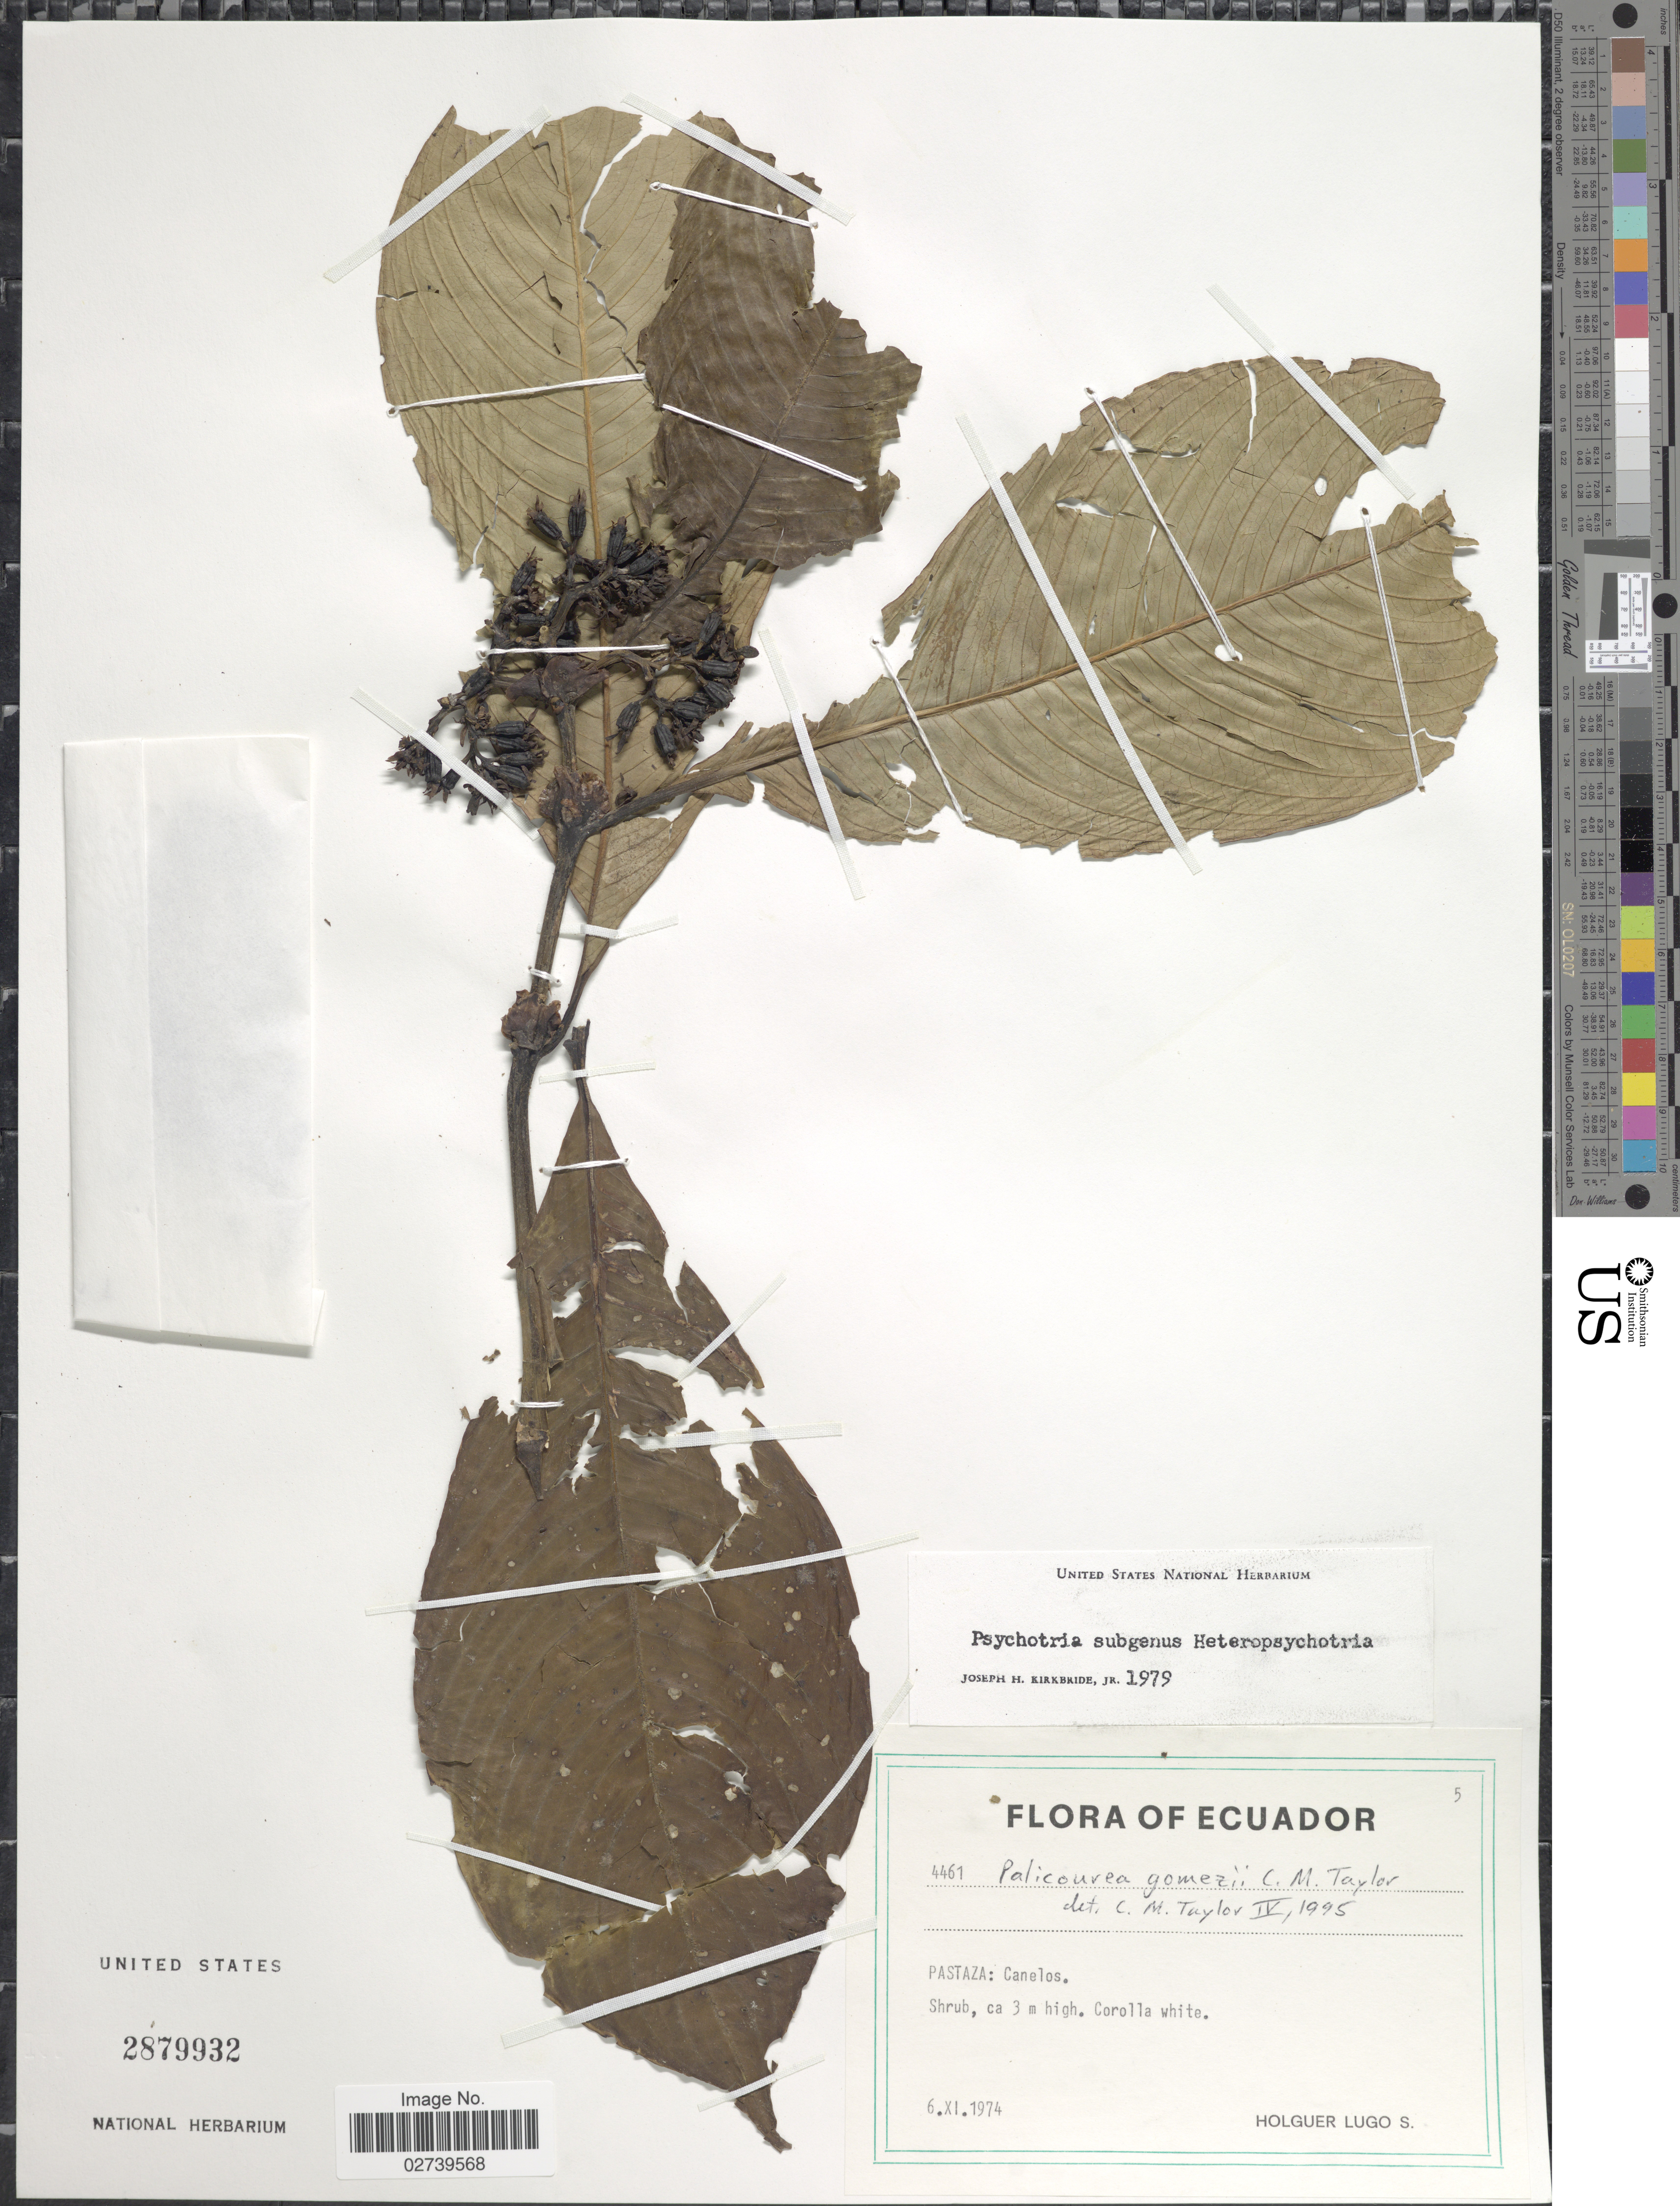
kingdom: Plantae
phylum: Tracheophyta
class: Magnoliopsida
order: Gentianales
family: Rubiaceae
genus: Palicourea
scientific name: Palicourea gomezii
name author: C.M. Taylor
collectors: H. Lugo S.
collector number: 4461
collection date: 1974-11-06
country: Ecuador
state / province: Pastaza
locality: Canelos.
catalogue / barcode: US 2879932